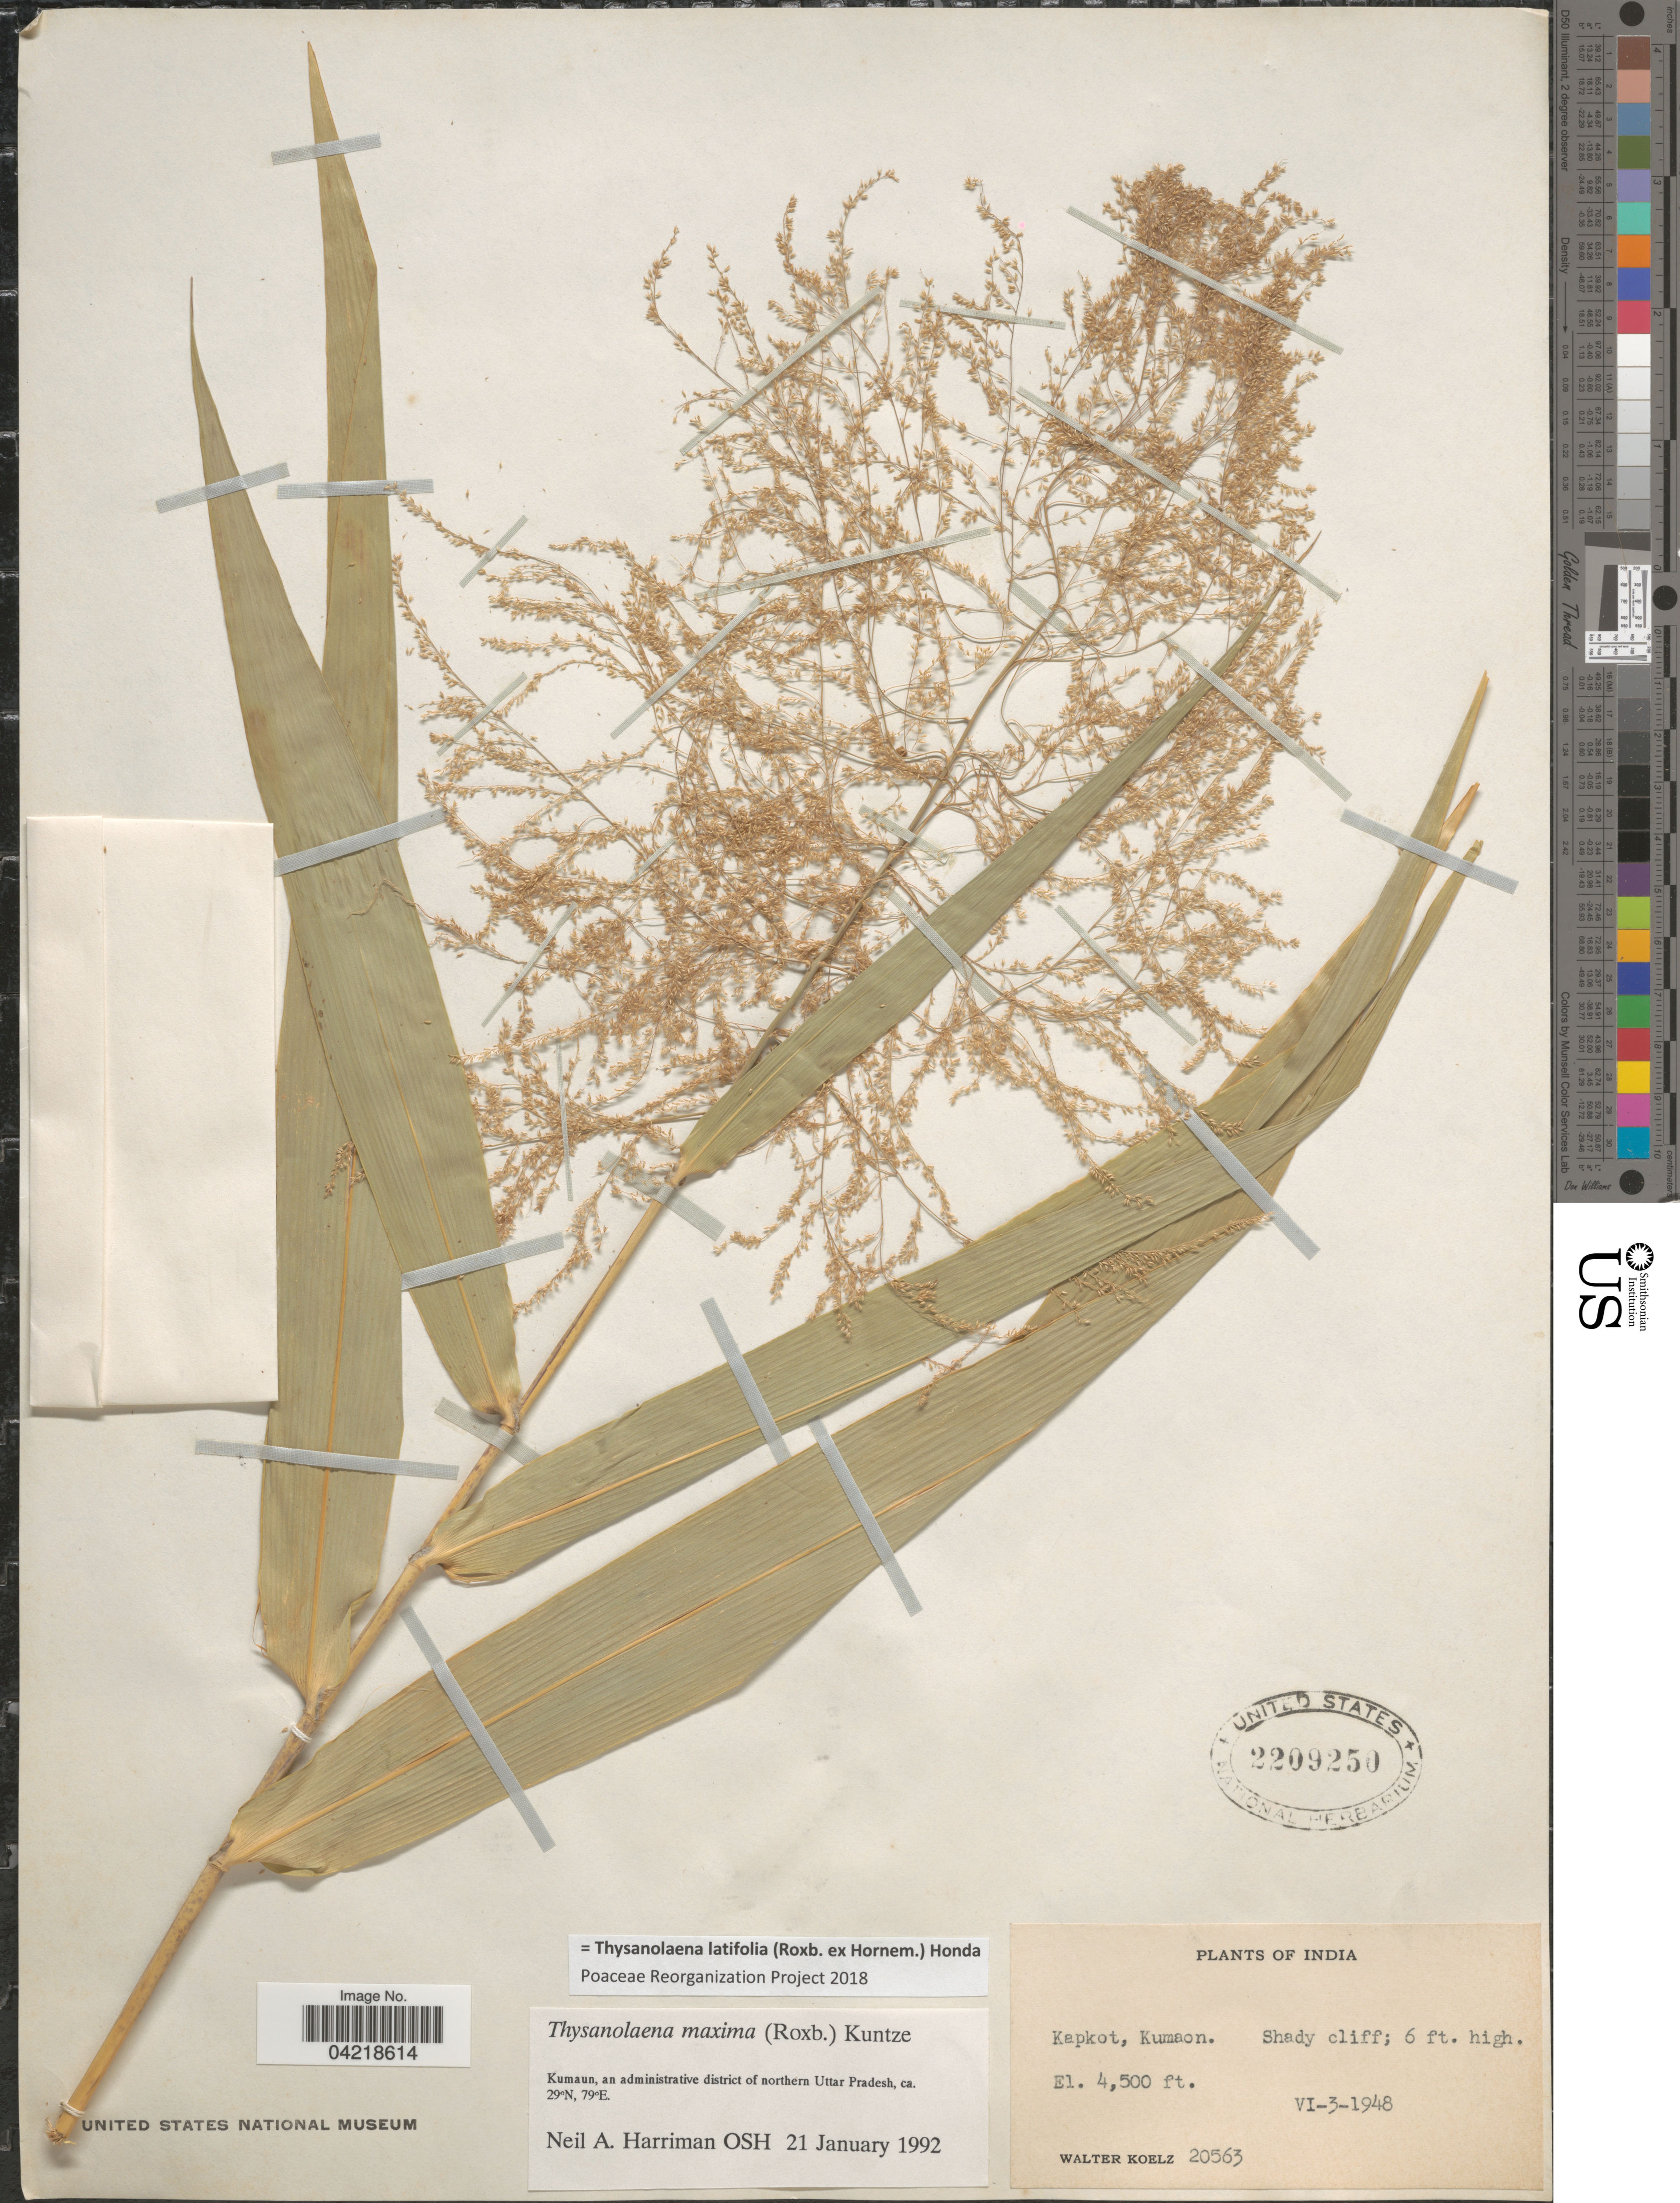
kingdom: Plantae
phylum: Tracheophyta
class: Liliopsida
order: Poales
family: Poaceae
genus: Thysanolaena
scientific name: Thysanolaena latifolia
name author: (Roxb. ex Hornem.) Honda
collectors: W. N. Koelz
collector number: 20563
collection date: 1948-06-03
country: India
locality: Kapkot, Kumaon.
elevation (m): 1372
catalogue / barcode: US 2209250